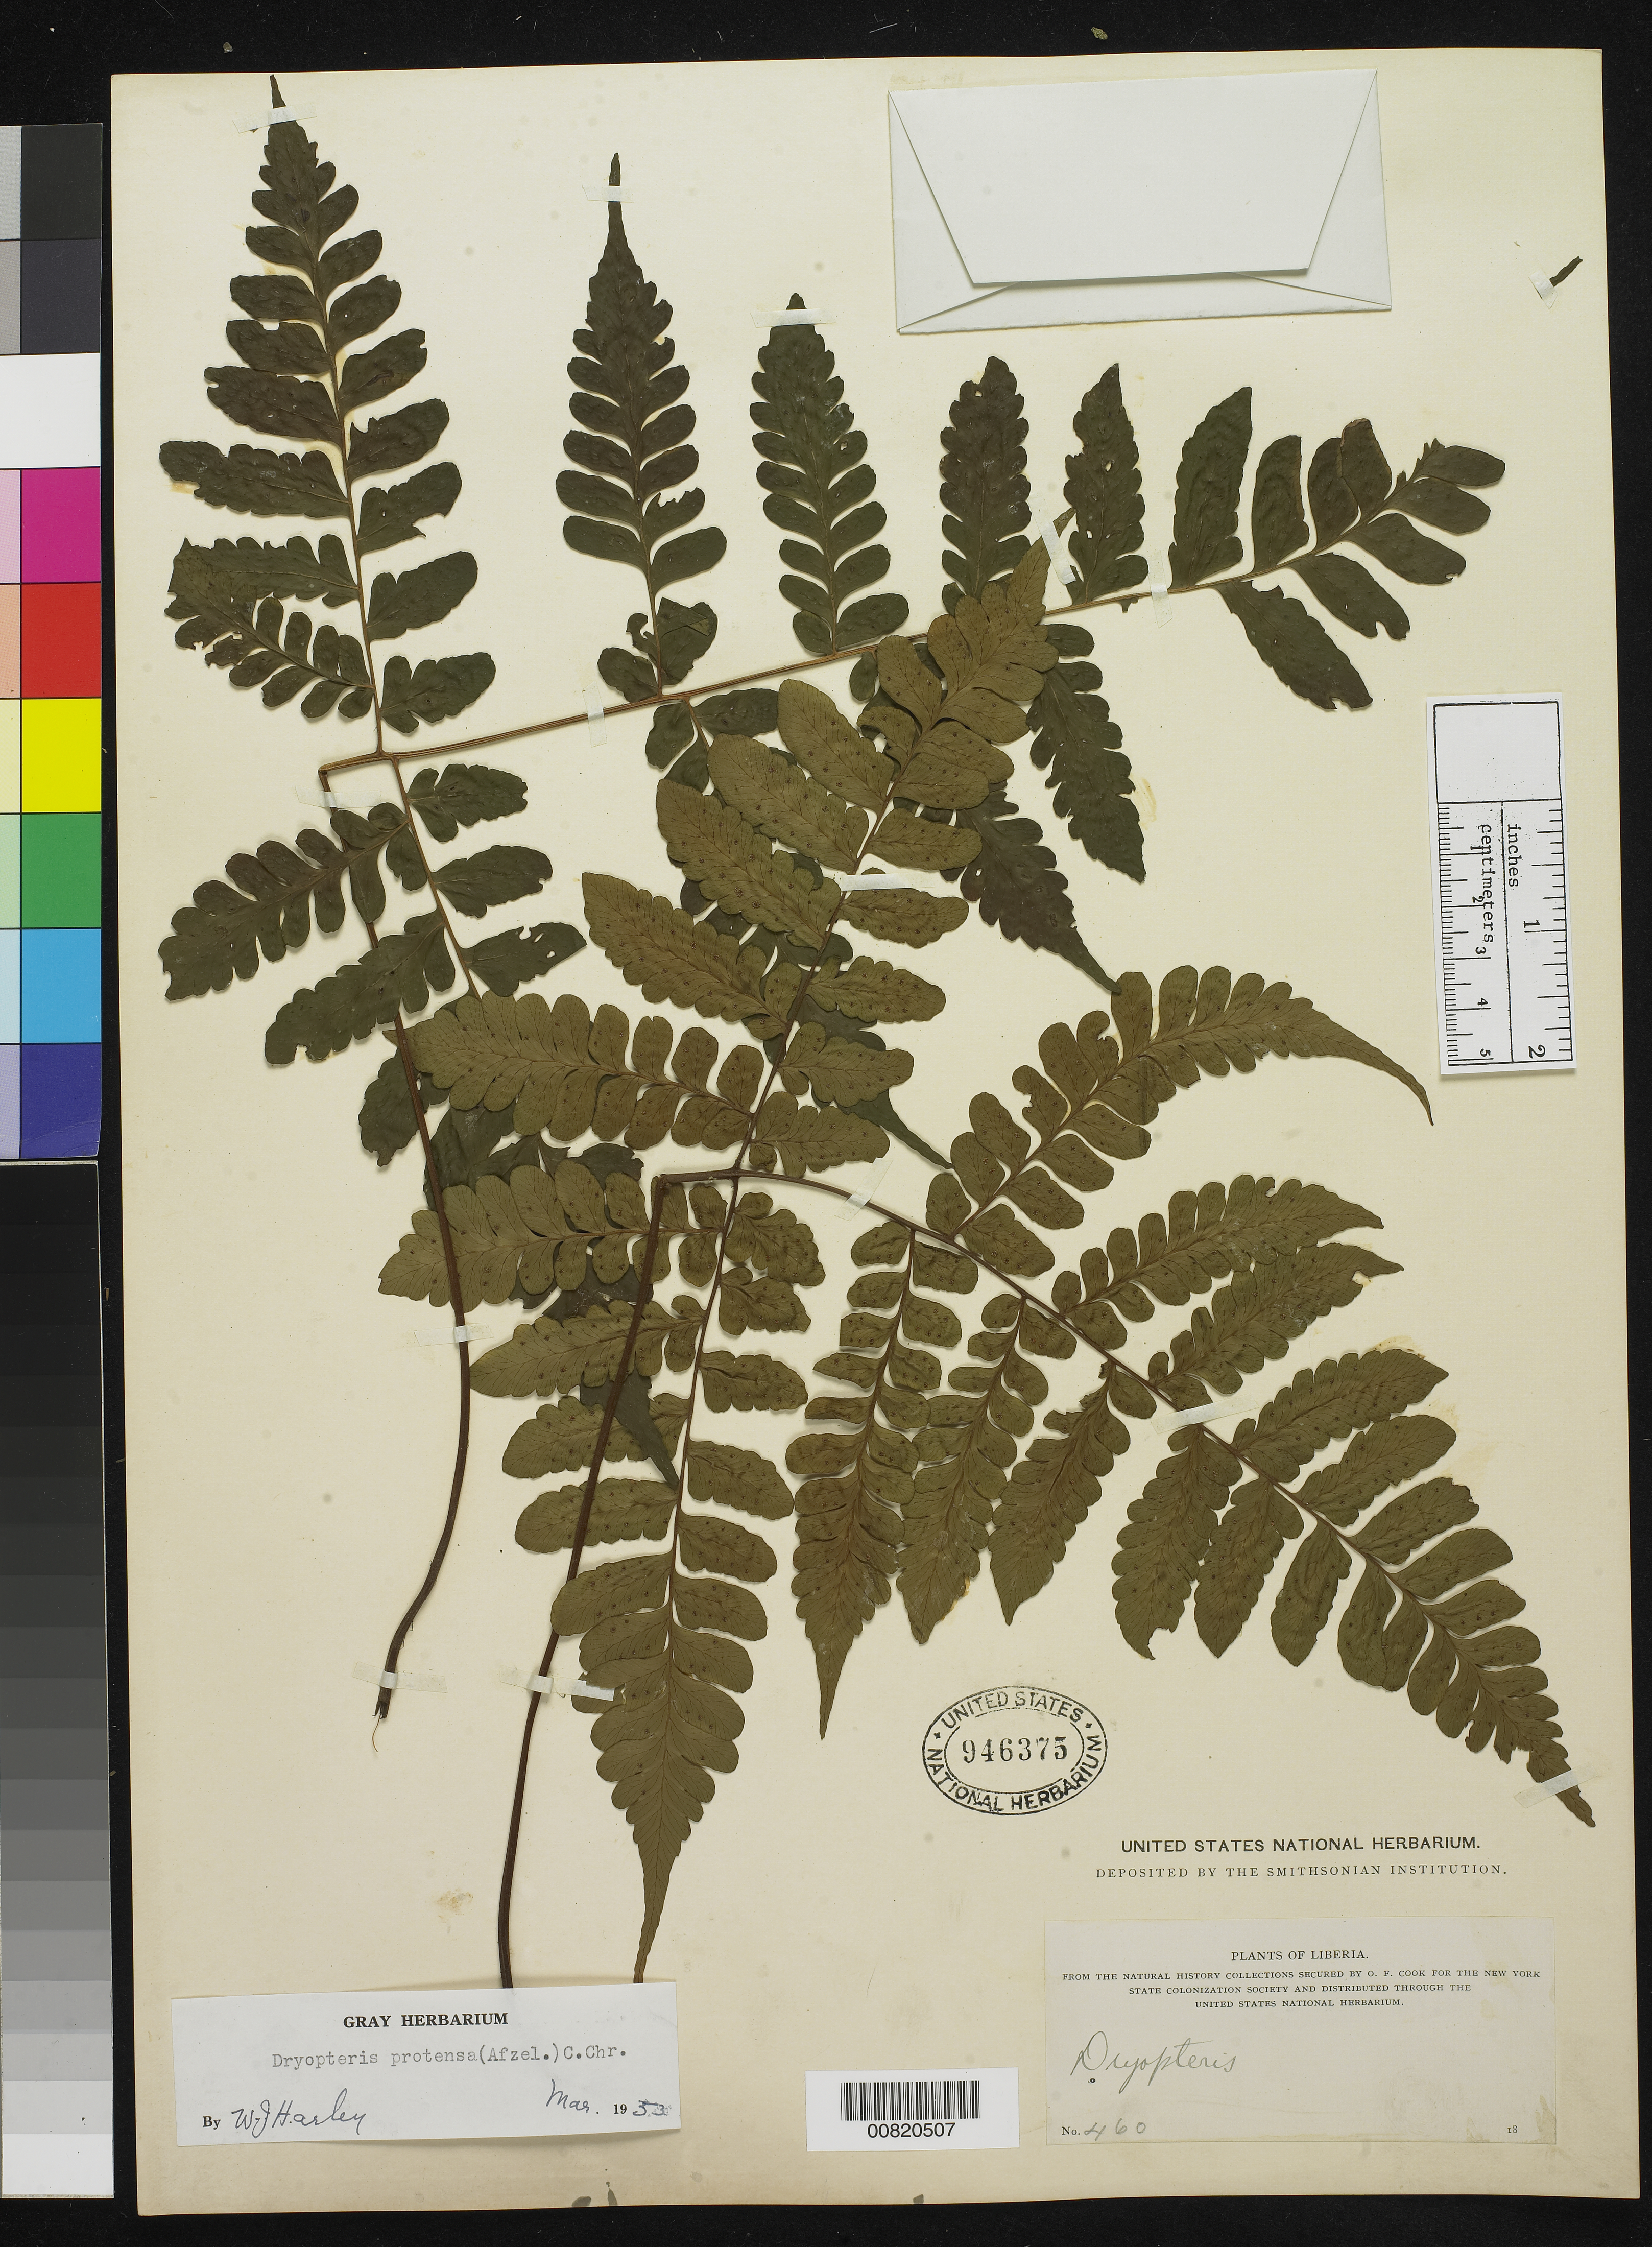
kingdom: Plantae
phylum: Tracheophyta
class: Polypodiopsida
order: Polypodiales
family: Tectariaceae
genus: Triplophyllum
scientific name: Triplophyllum protensum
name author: (Sw.) Holttum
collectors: O. F. Cook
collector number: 460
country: Liberia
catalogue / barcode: US 946375